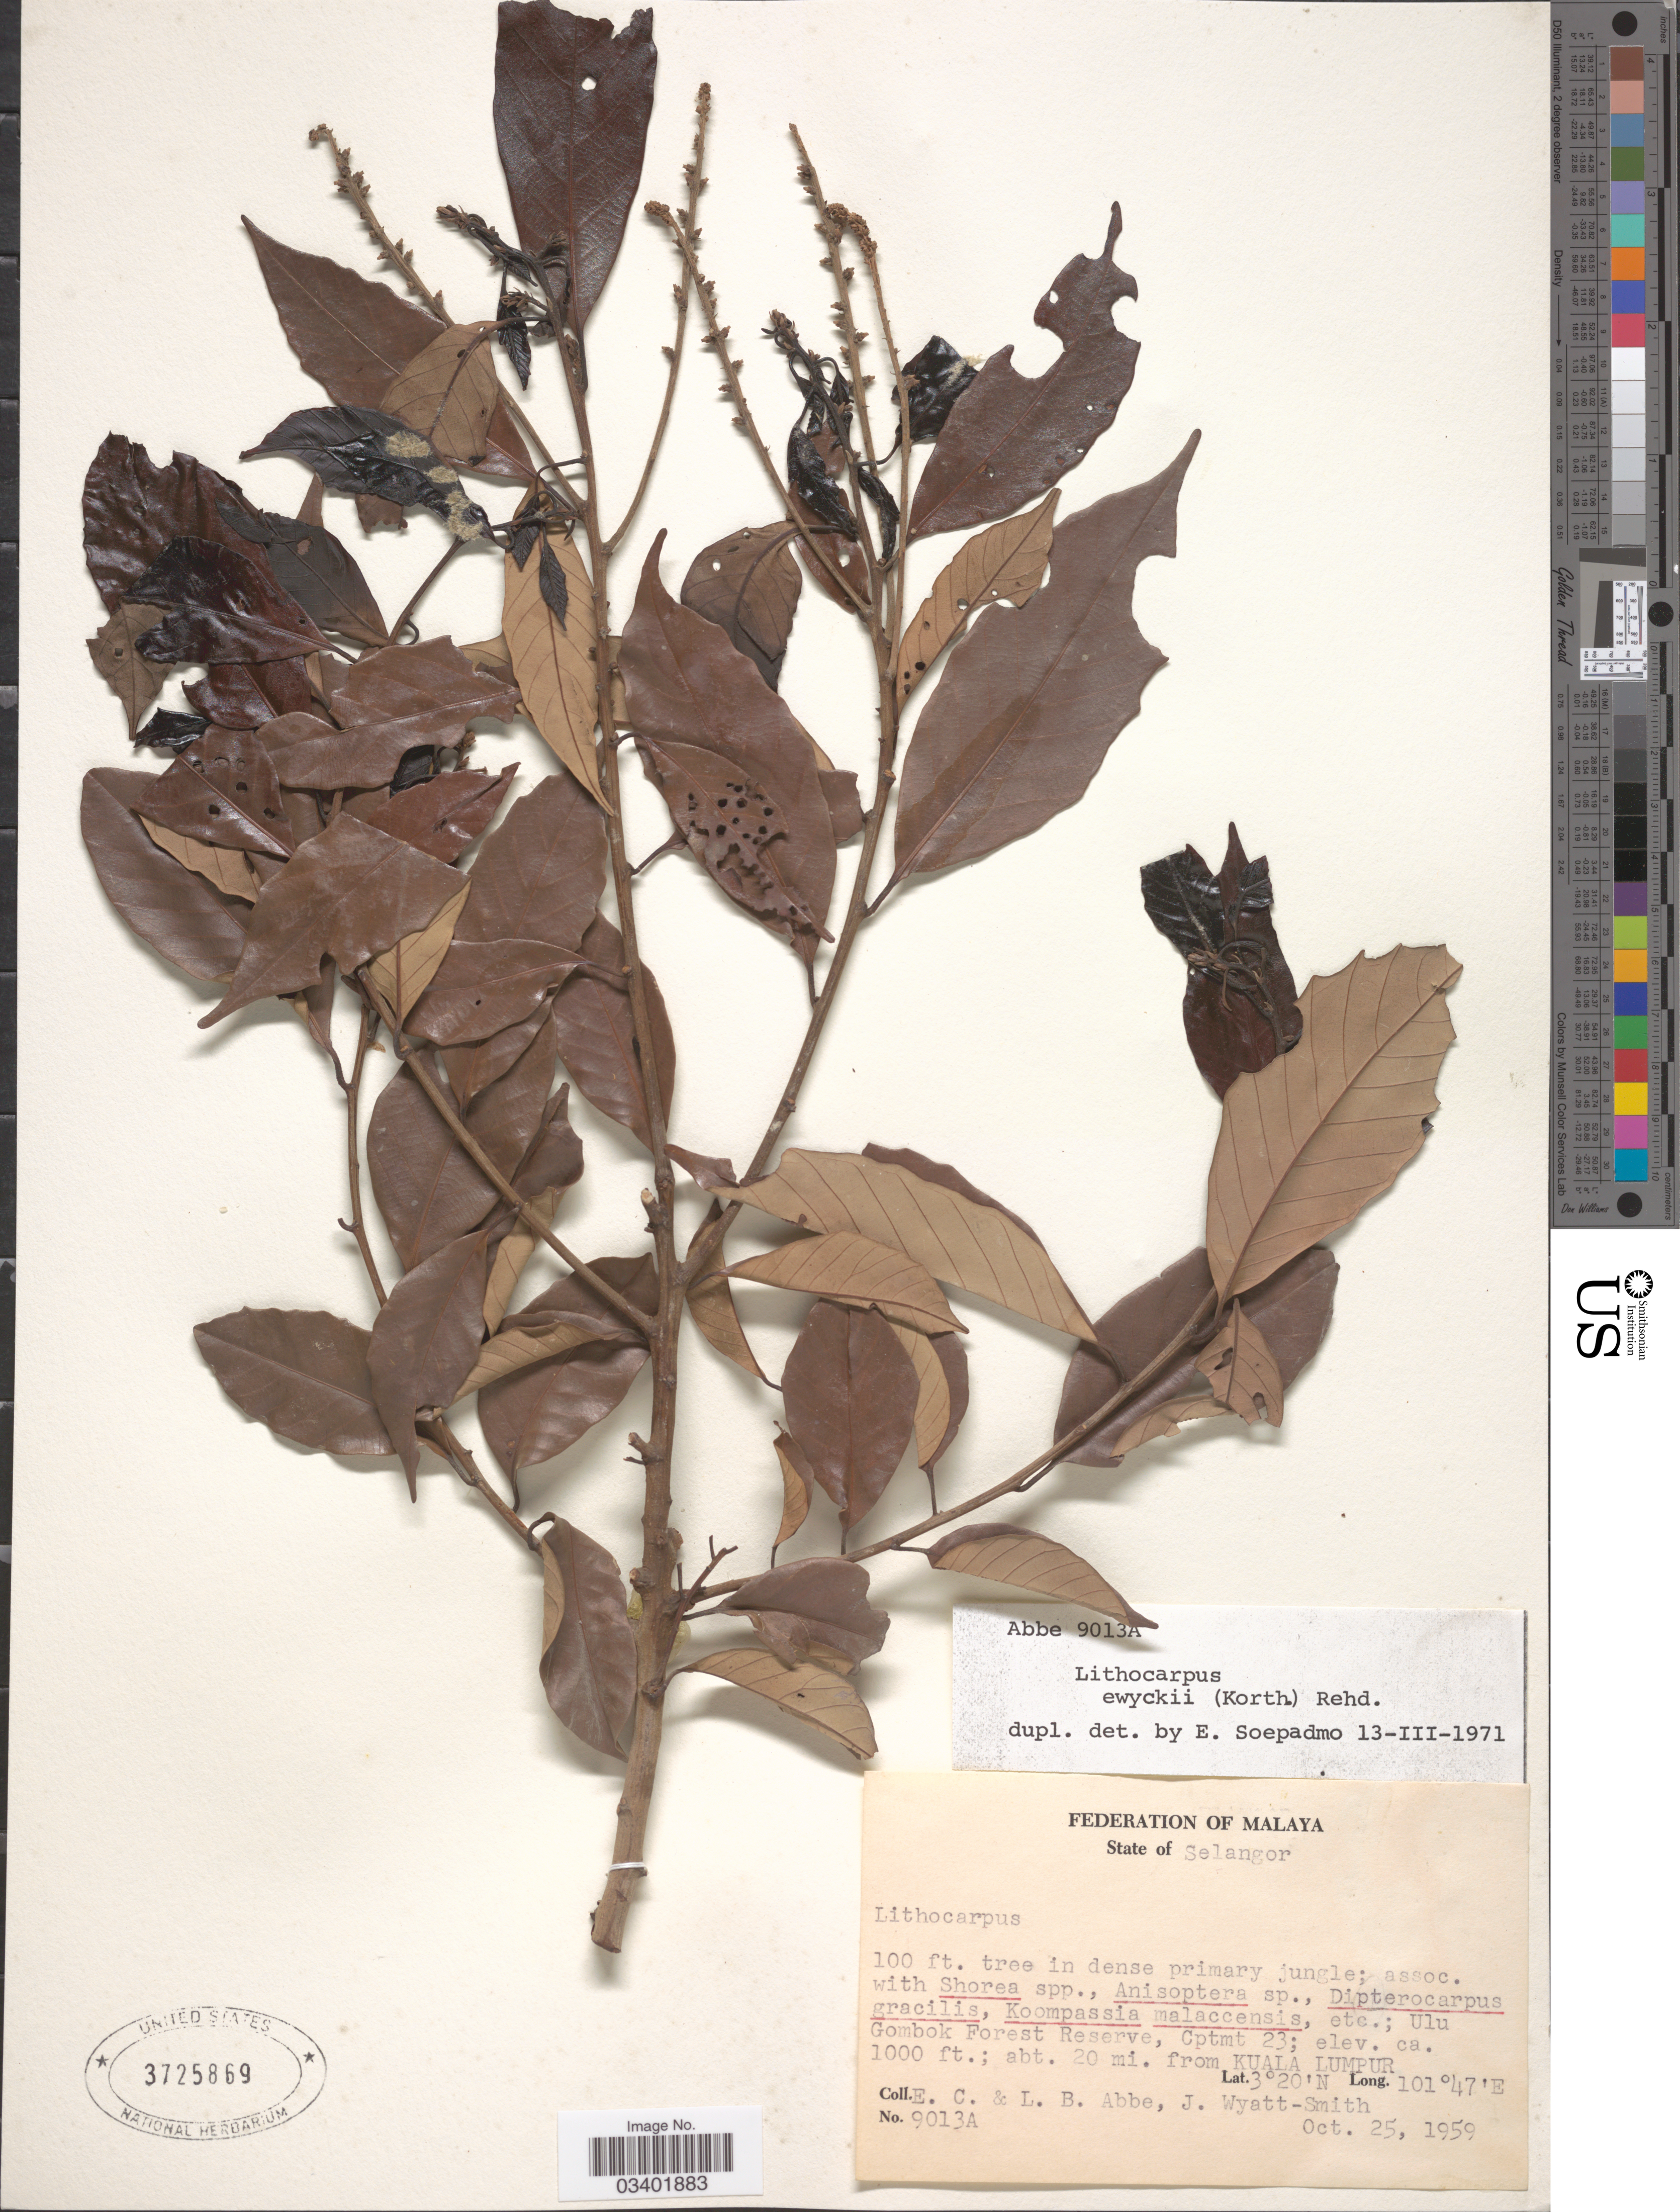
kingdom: Plantae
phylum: Tracheophyta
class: Magnoliopsida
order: Fagales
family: Fagaceae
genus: Lithocarpus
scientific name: Lithocarpus ewyckii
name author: (Korth.) Rehder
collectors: E. C. Abbe, L. B. Abbe & J. Wyatt-Smith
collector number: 9013A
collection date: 1959-10-25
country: Malaysia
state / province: Selangor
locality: Federation of Malaya. Ulu Gombok Forest Reserve, Cptmt 23. Abt. 20 mi. from Kuala Lumpur.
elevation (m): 305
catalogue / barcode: US 3725869